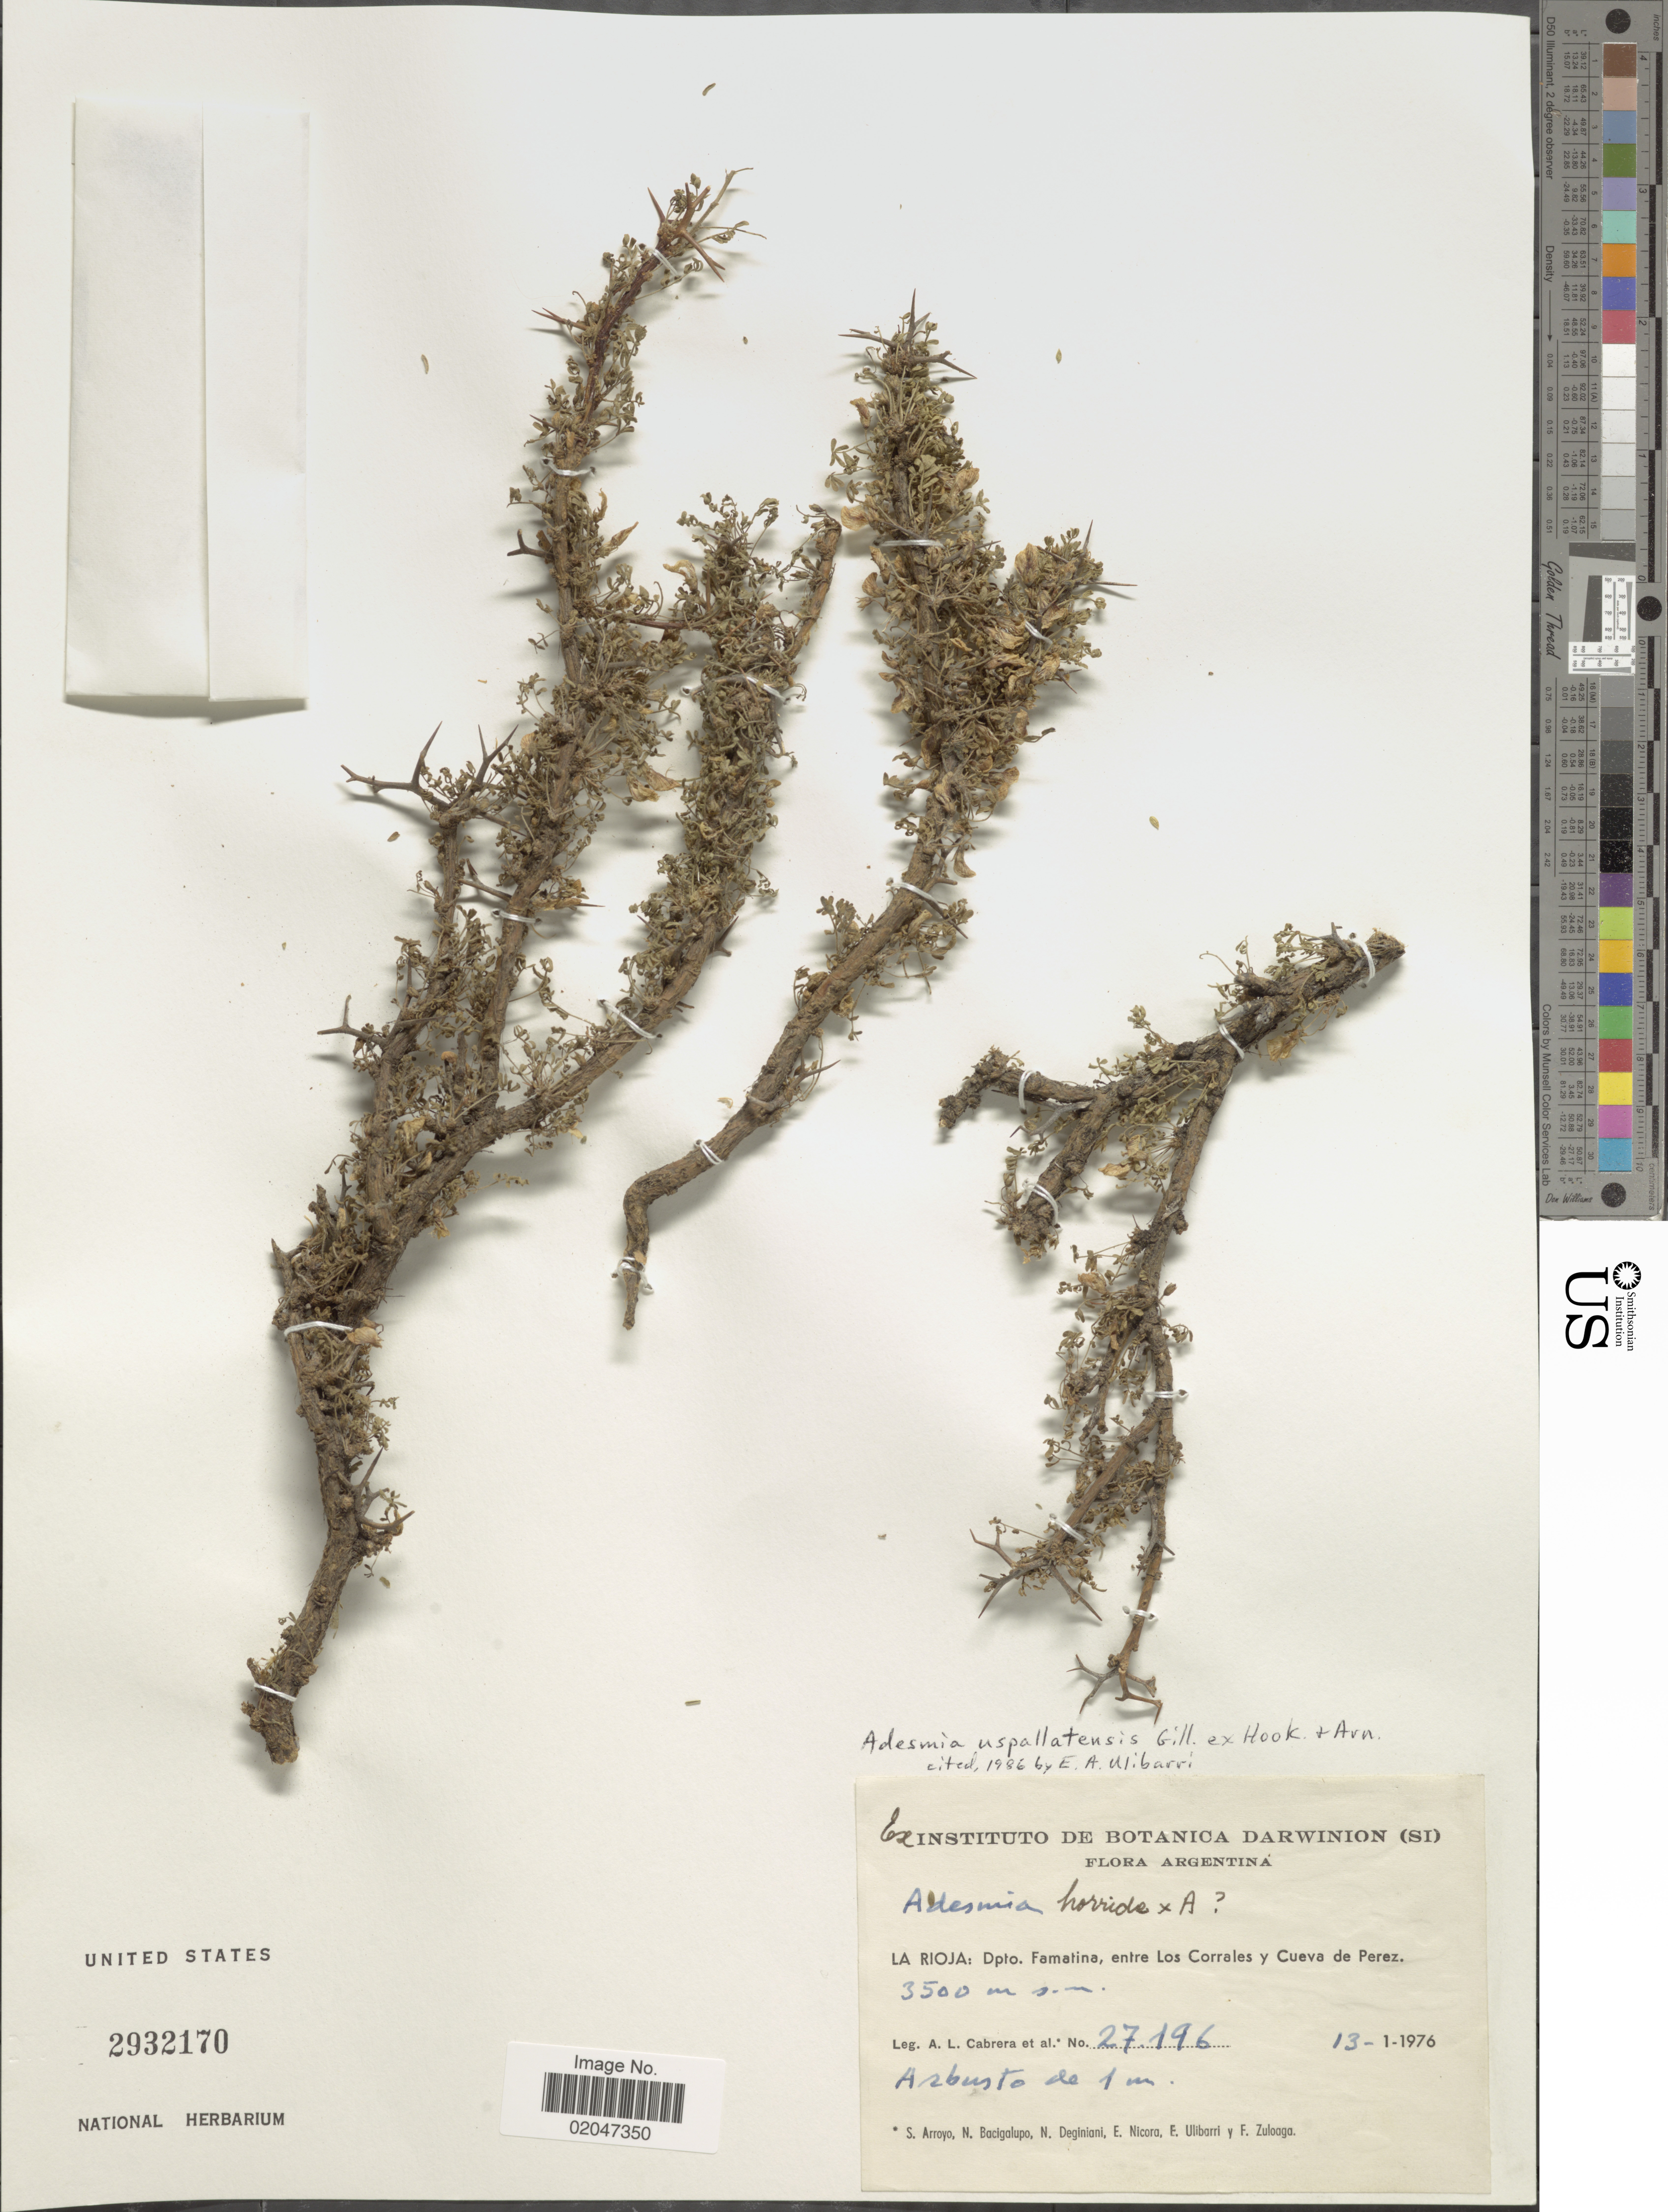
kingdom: Plantae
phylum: Tracheophyta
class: Magnoliopsida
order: Fabales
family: Fabaceae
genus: Adesmia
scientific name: Adesmia uspallatensis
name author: Gillies ex Hook. & Arn.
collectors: A. L. Cabrera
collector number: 27196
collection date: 1976-01-13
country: Argentina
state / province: La Rioja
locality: Dpto. Famatina, entre Los Corrales y Cueva de Perez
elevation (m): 3500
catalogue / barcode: US 2932170